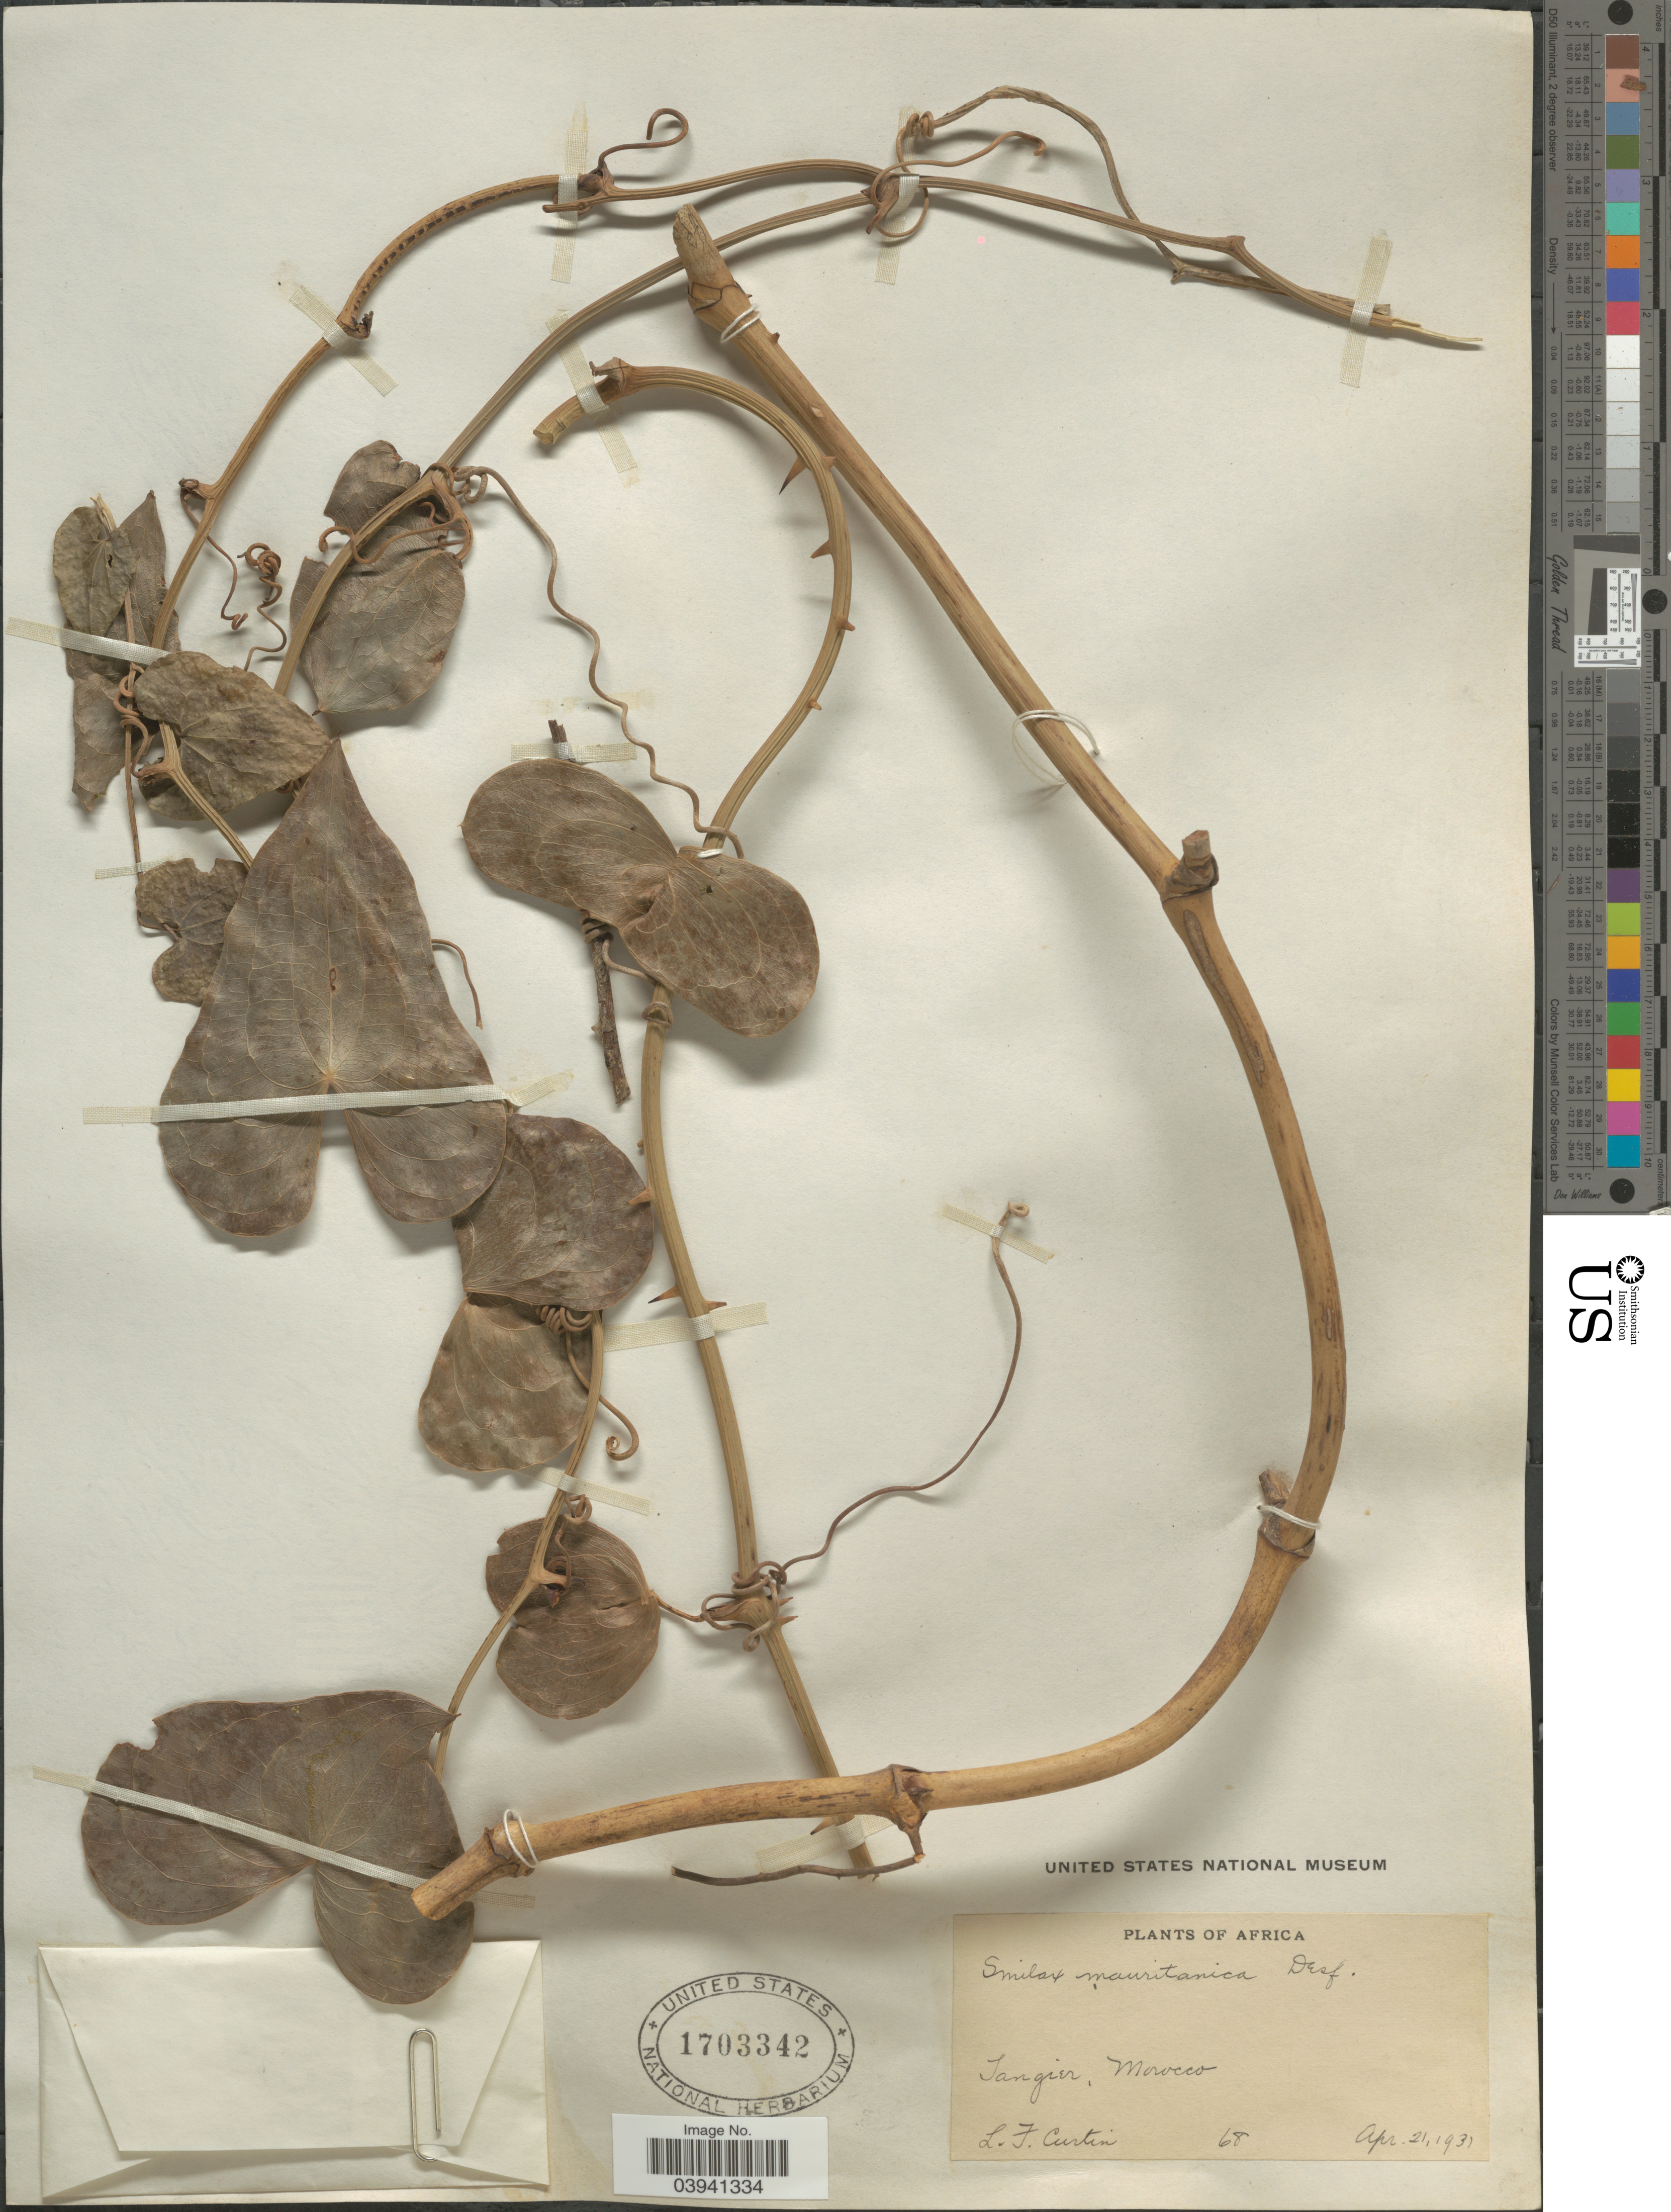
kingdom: Plantae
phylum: Tracheophyta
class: Liliopsida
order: Liliales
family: Smilacaceae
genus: Smilax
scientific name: Smilax mauritanica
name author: Poir.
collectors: L. Curtin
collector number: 68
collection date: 1931-04-21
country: Morocco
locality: Tangier.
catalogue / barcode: US 1703342